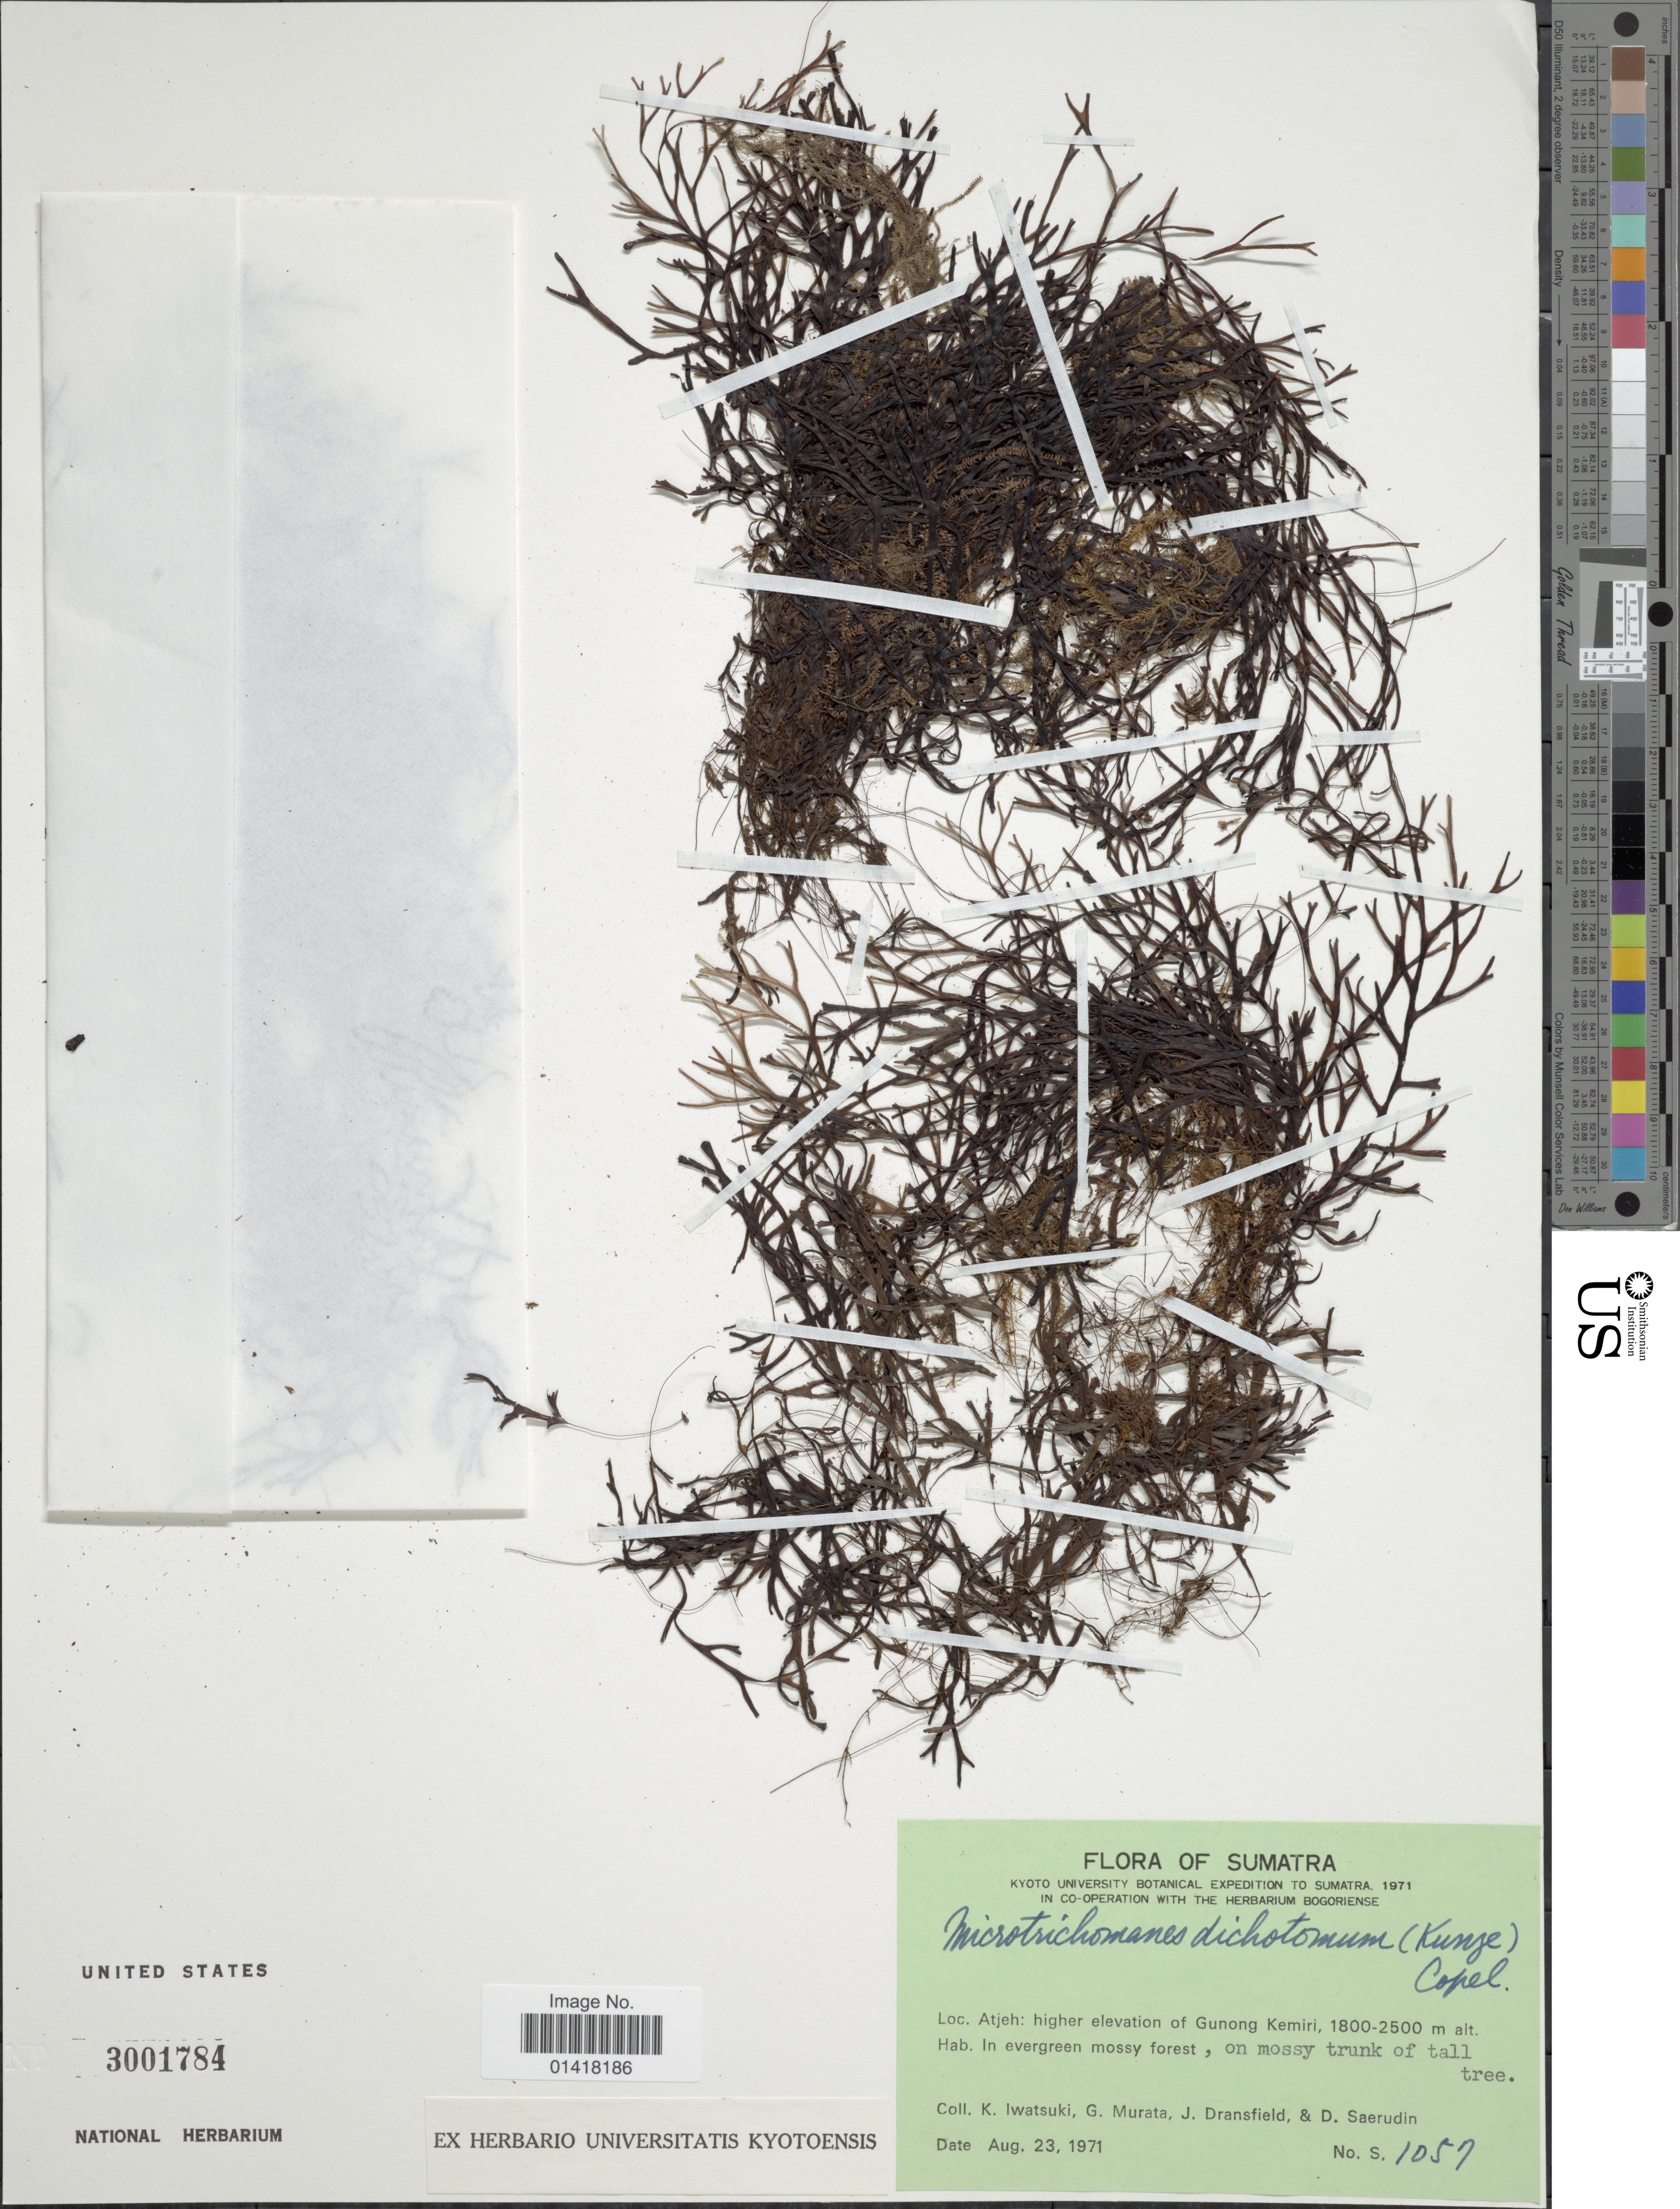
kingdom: Plantae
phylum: Tracheophyta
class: Polypodiopsida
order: Hymenophyllales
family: Hymenophyllaceae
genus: Hymenophyllum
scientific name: Hymenophyllum dichotomum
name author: Cav.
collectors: K. Iwatsuki, G. Murata, J. Dransfield & D. Saerudin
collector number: S 1057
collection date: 1971-08-23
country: Indonesia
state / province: Sumatra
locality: Atjeh: higher elevation of Gunong Kemiri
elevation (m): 1800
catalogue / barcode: US 3001784